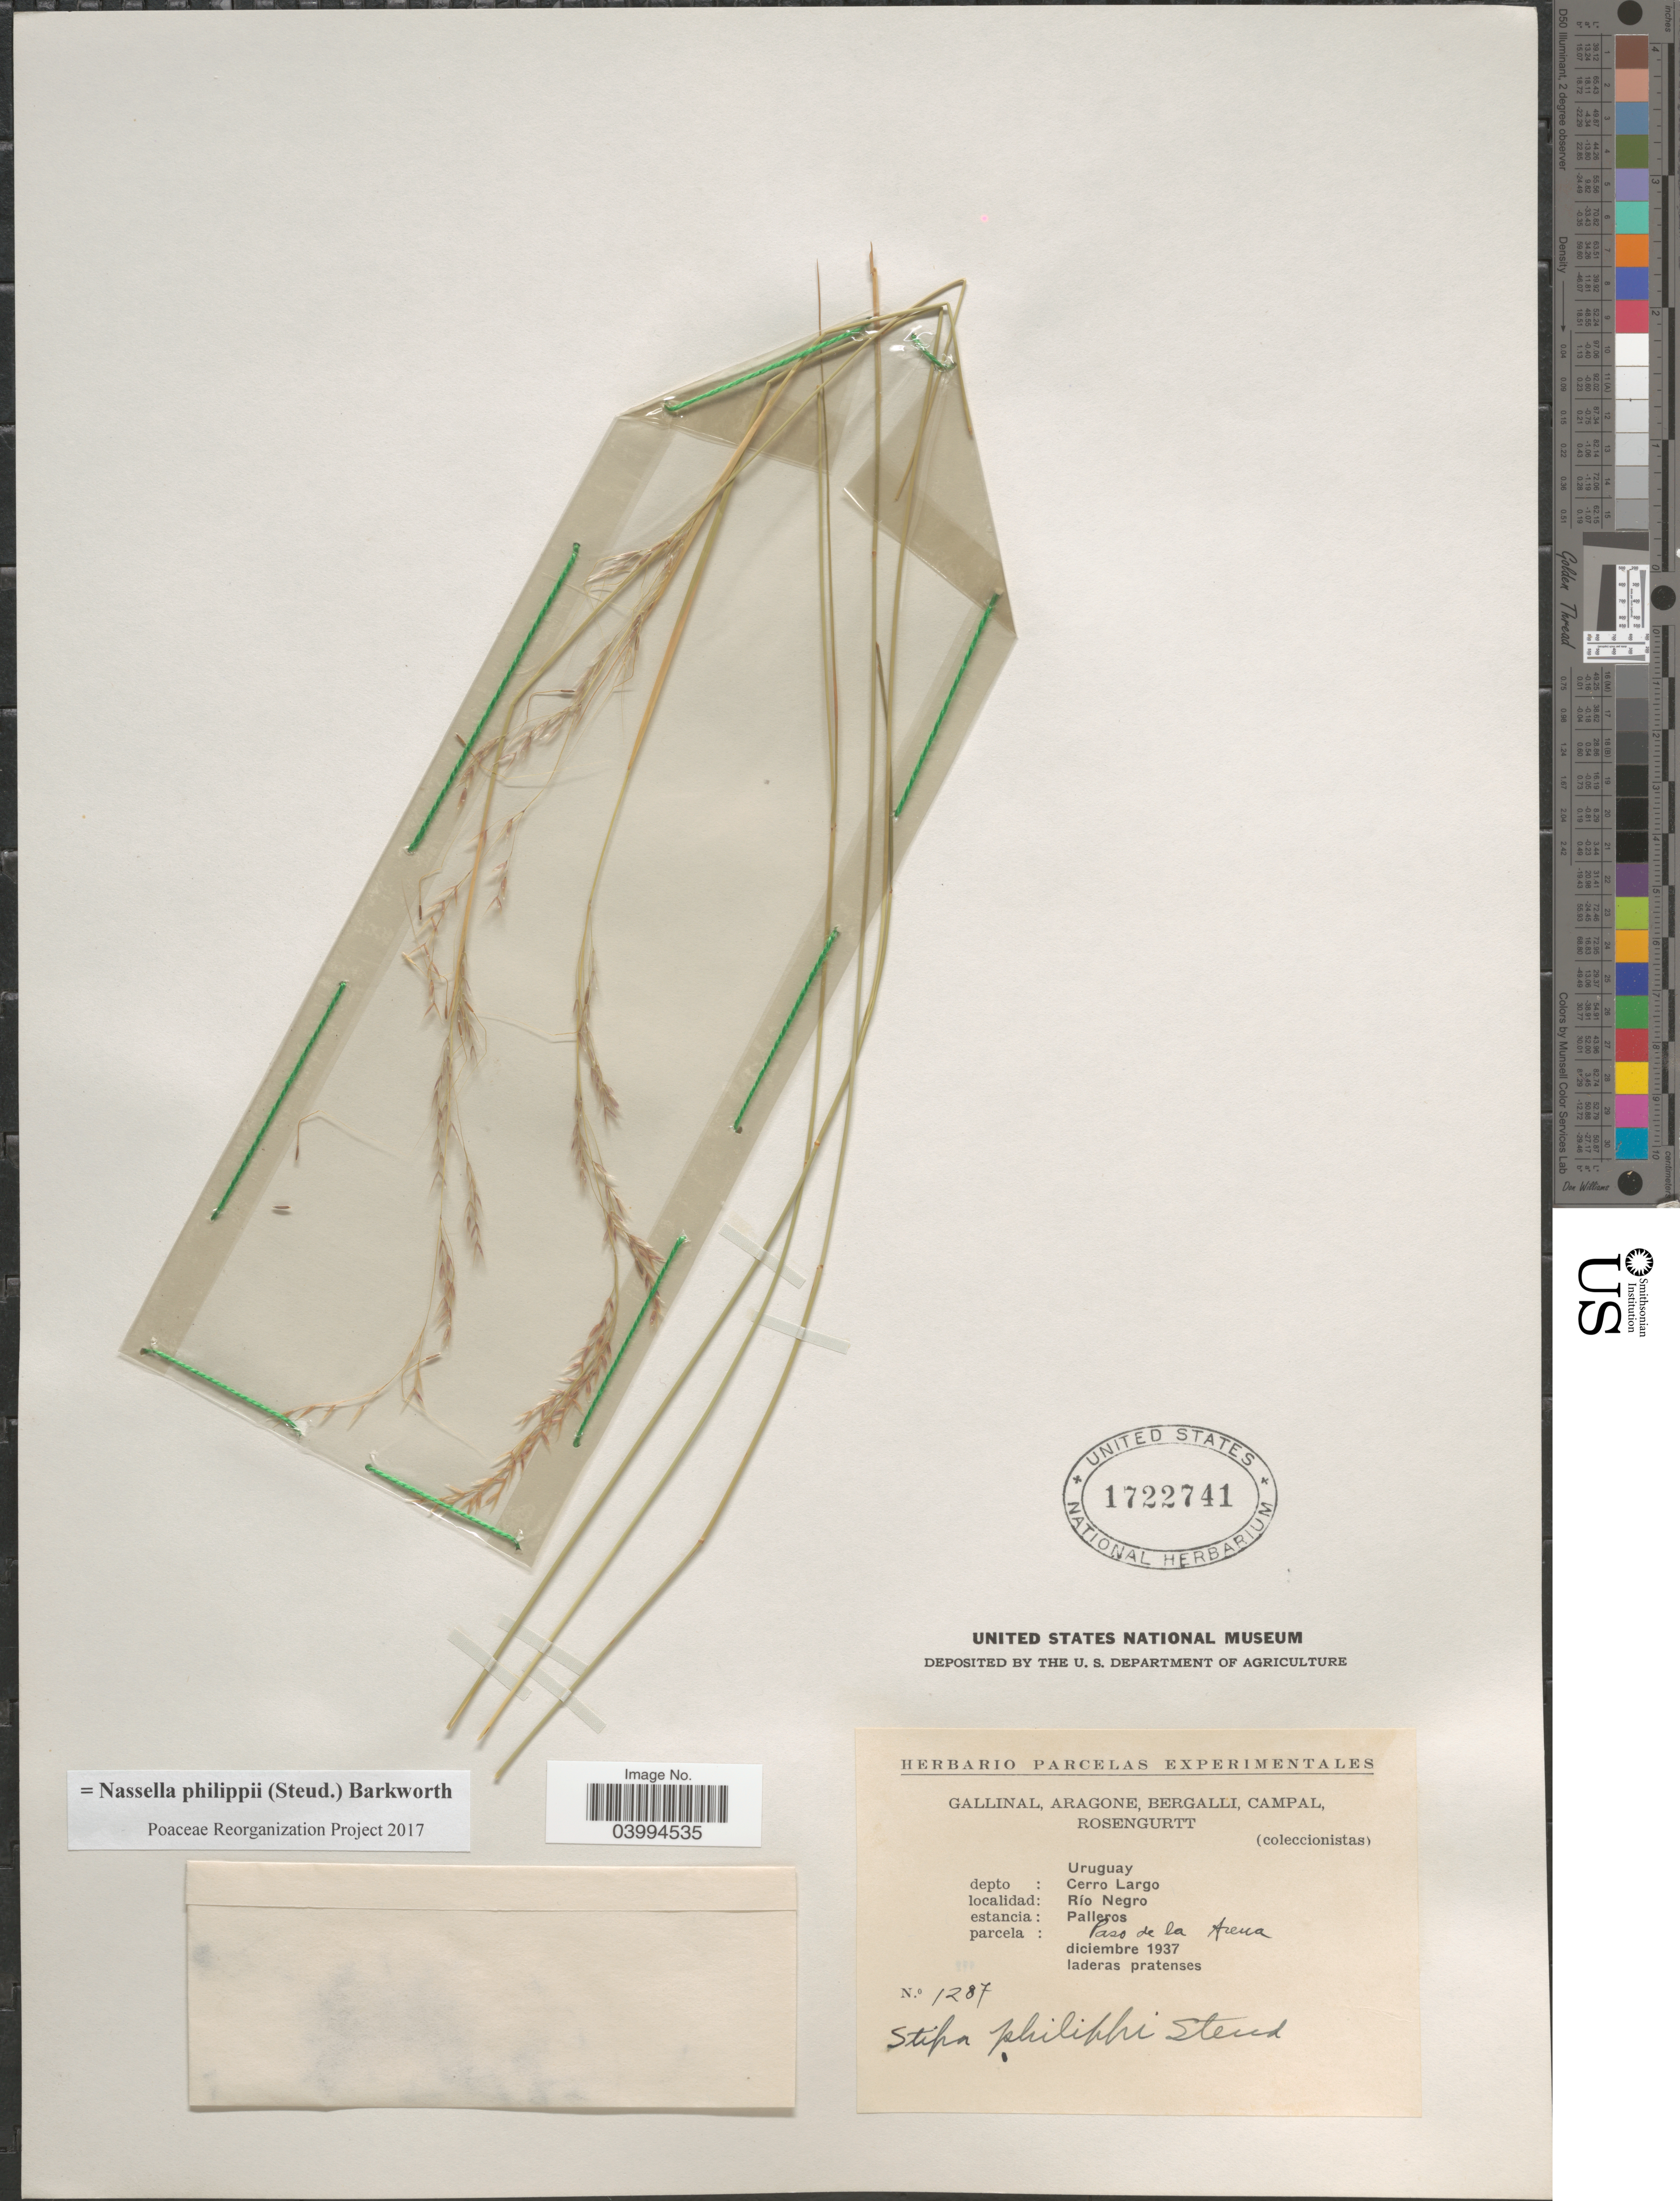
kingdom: Plantae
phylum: Tracheophyta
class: Liliopsida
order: Poales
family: Poaceae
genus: Nassella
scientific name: Nassella philippii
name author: (Steud.) Barkworth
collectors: -. Gallinal, -- Aragone, -- Bergalli, -- Campal & Rosengurtt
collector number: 1287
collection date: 1937-12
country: Uruguay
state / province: Cerro Largo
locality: Depto: Cerro Largo. Río Negro. Estancia: Palleros. Parcela: Paso de la Arena.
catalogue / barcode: US 1722741